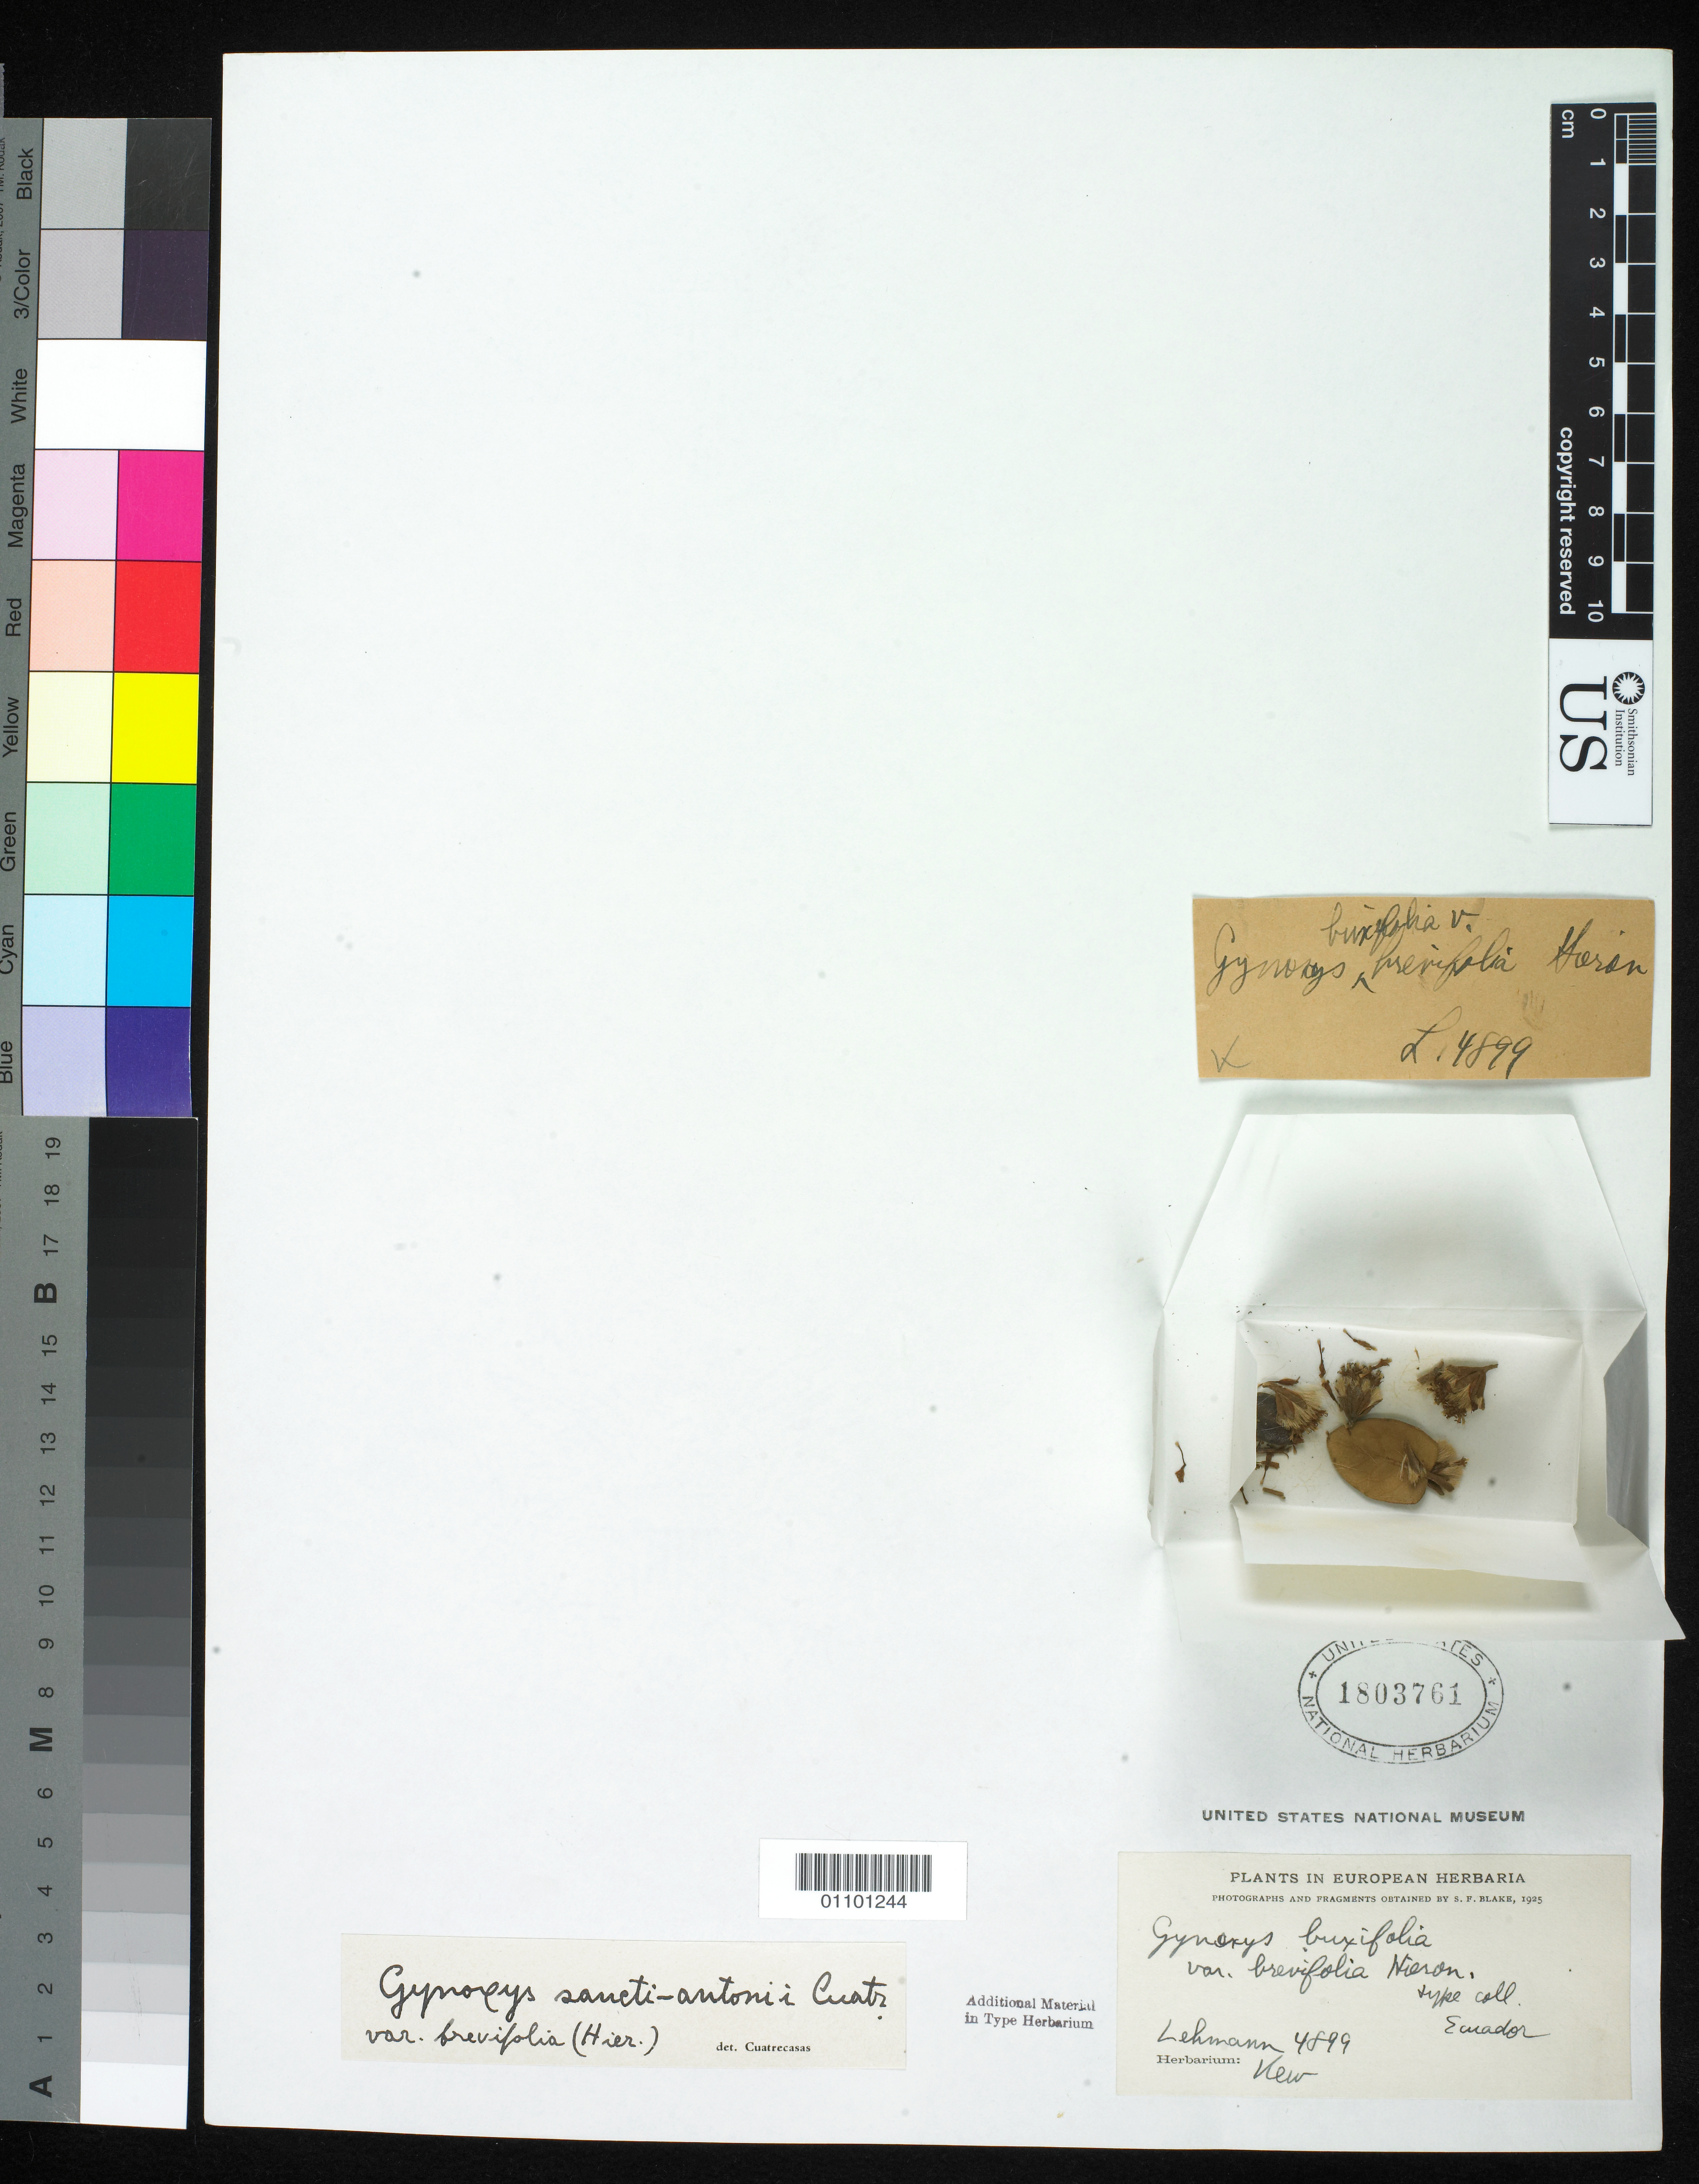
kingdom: Plantae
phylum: Tracheophyta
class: Magnoliopsida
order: Asterales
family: Asteraceae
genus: Gynoxys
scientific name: Gynoxys buxifolia var. brevifolia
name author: Hieron.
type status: Possible Isotype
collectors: F. C. Lehmann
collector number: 4899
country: Ecuador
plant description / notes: Photographs and fragments from Kew herbarium.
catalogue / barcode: US 1803761